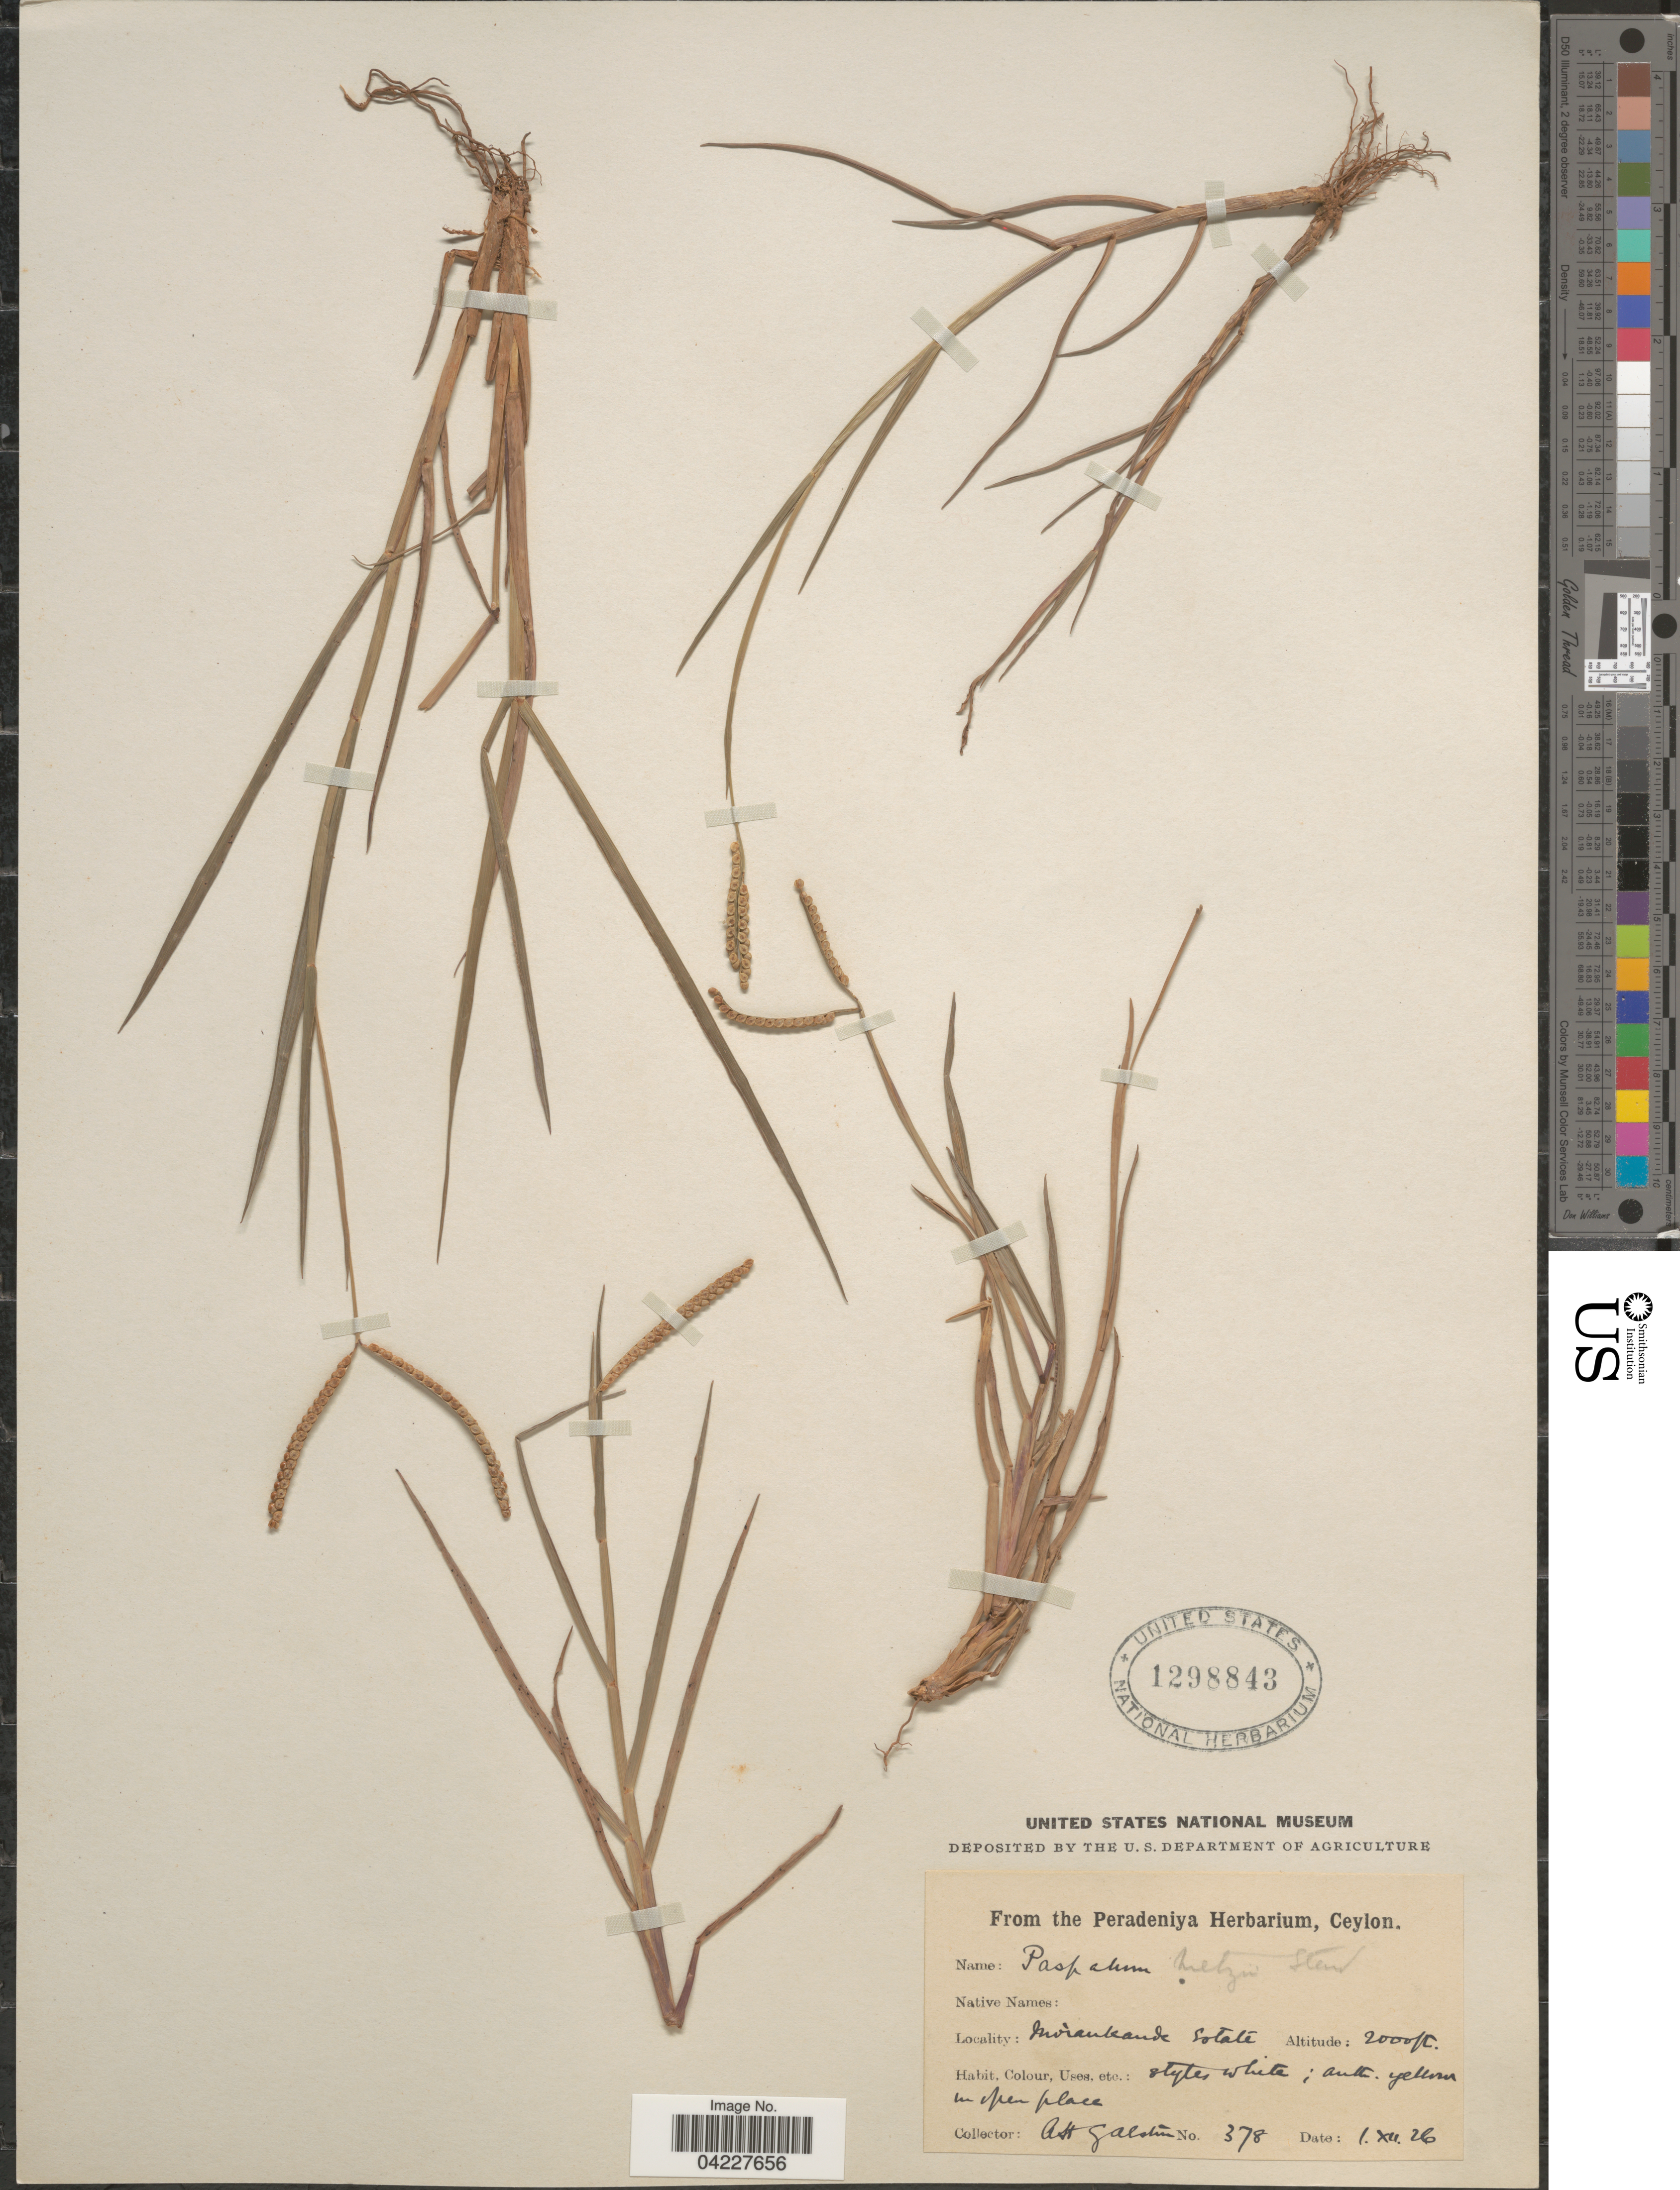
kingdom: Plantae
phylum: Tracheophyta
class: Liliopsida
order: Poales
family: Poaceae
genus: Paspalum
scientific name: Paspalum sp.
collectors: A. H. Alston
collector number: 378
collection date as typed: Transcribed d/m/y: 1/12/26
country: Sri Lanka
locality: Morankande Estate.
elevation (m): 610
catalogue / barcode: US 1298843